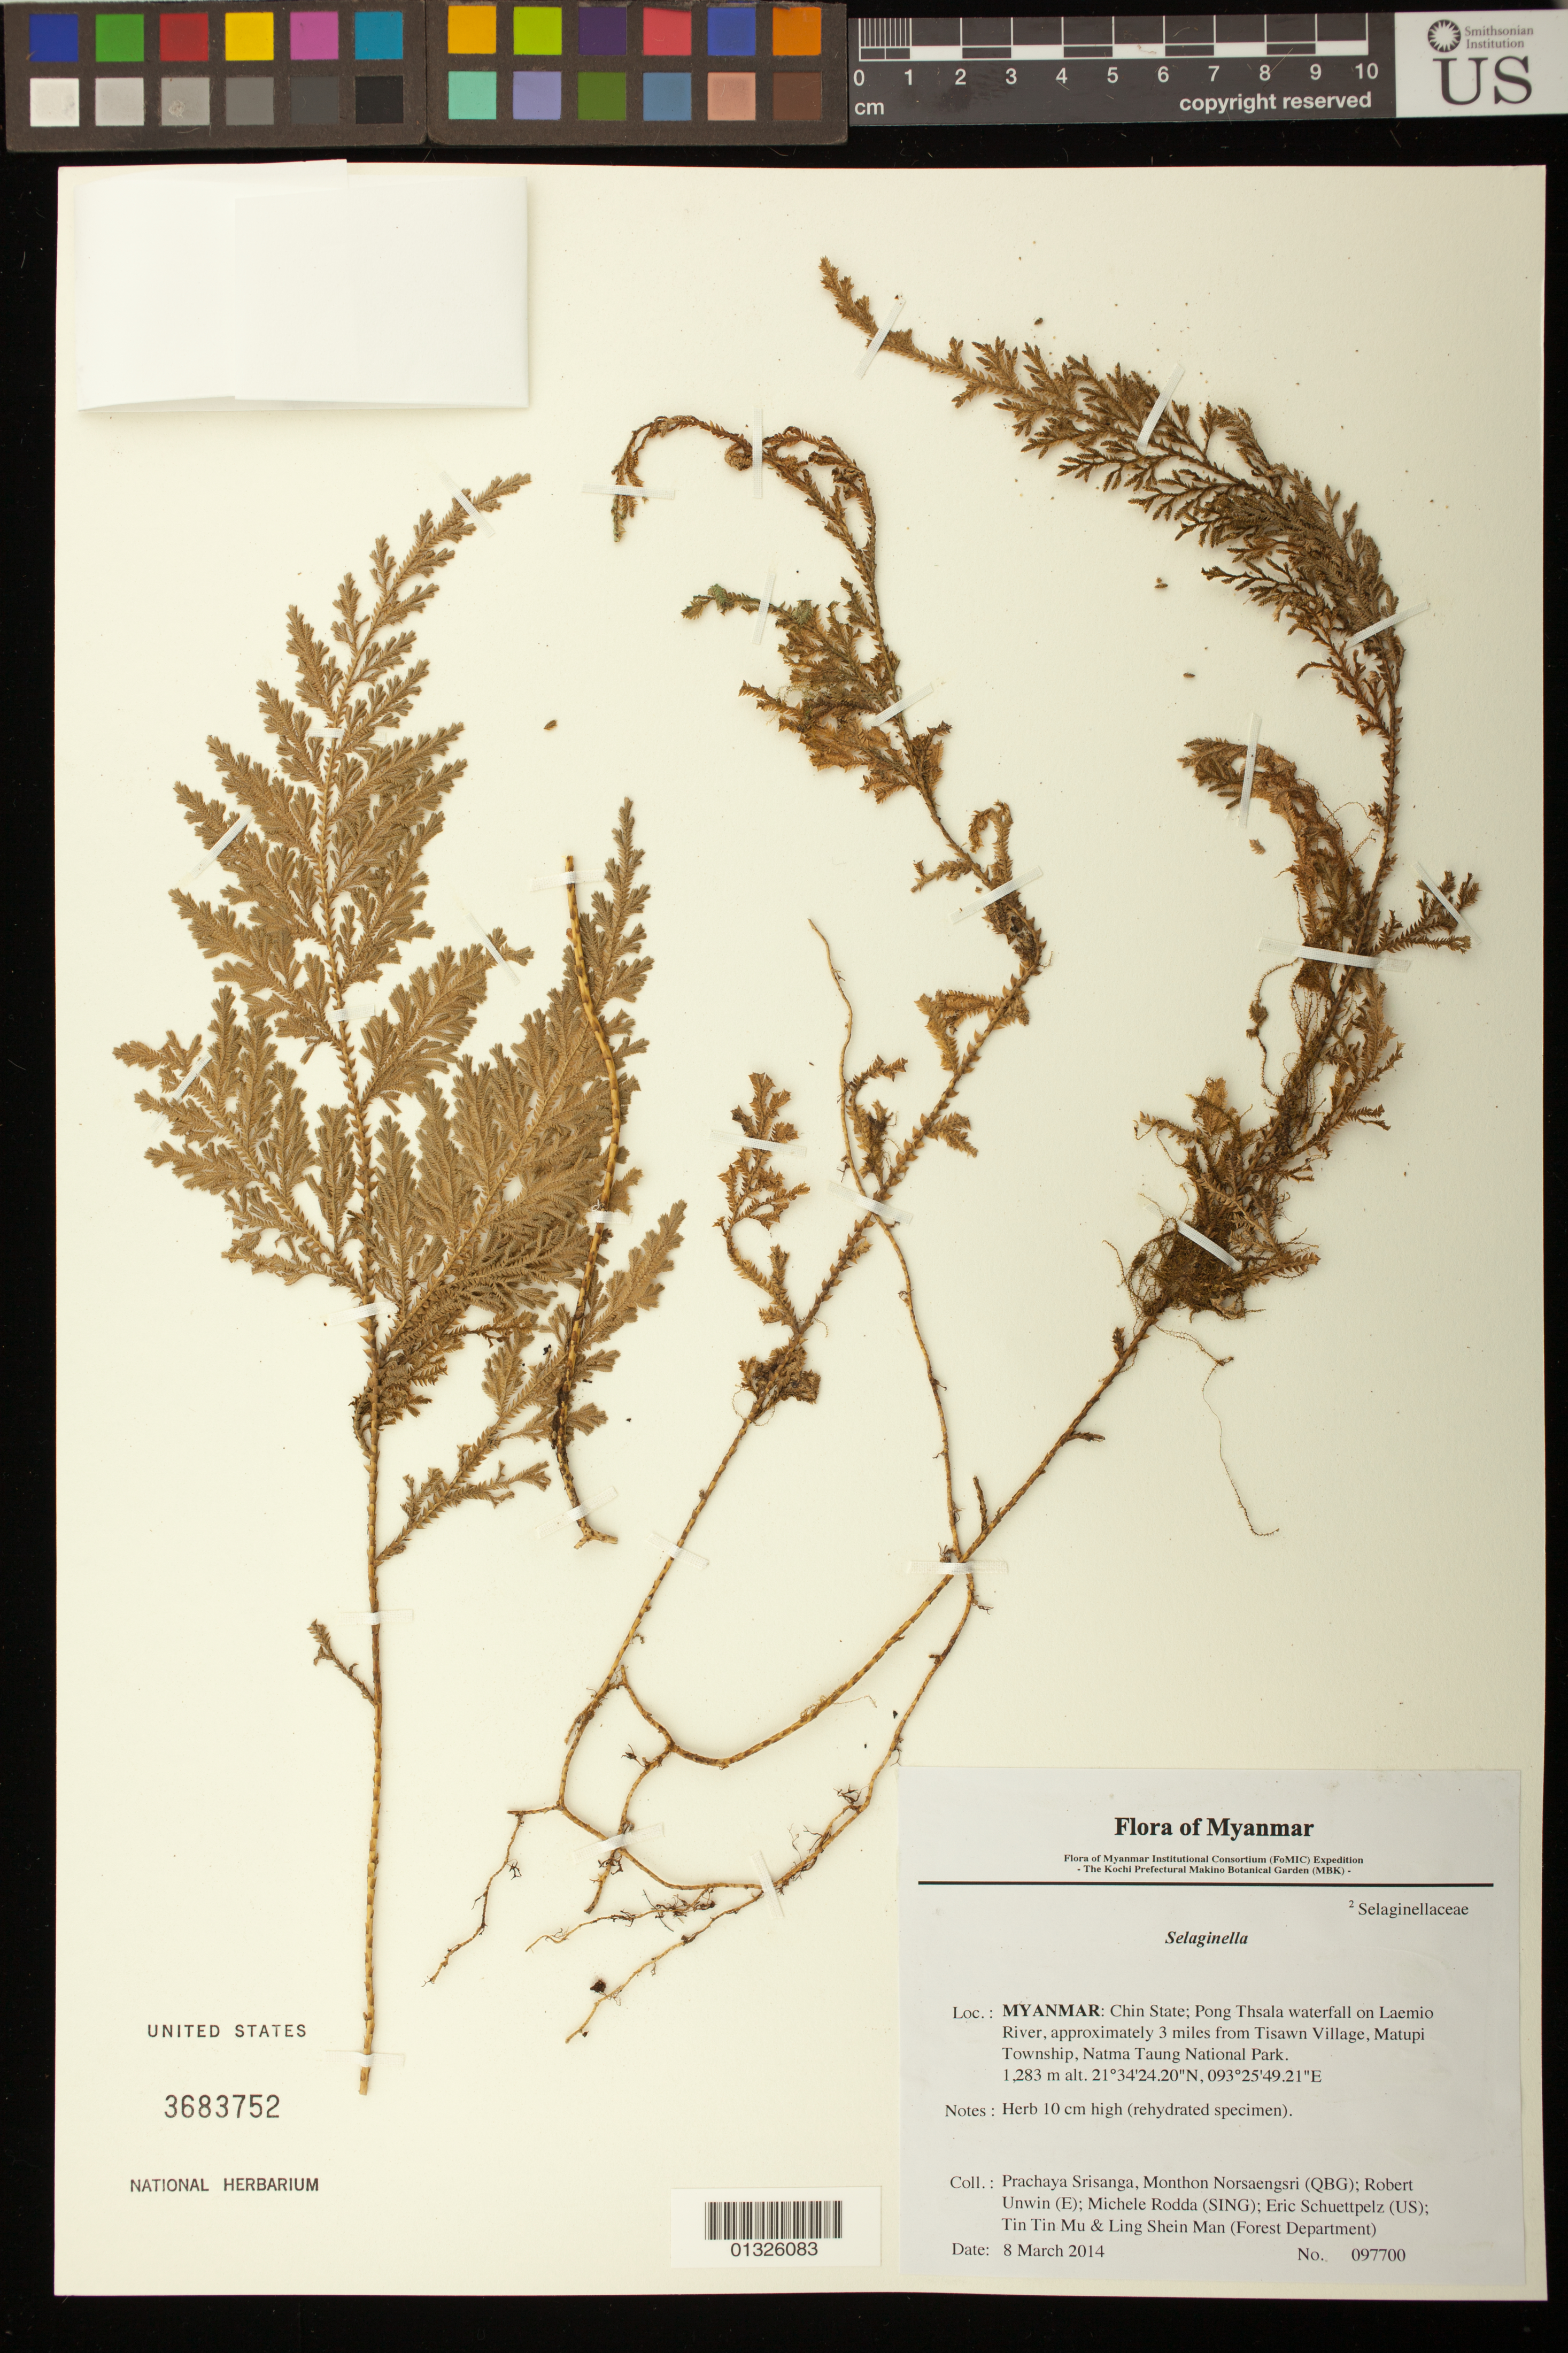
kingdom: Plantae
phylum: Tracheophyta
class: Lycopodiopsida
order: Selaginellales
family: Selaginellaceae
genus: Selaginella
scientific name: Selaginella sp.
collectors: P. Srisanga, M. Norsaengsri, R. Unwin, M. Rodda, E. Schuettpelz, Tin Tin Mu & Ling Shein Man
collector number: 97700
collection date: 2014-03-08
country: Myanmar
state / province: Chin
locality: Pong Thsala waterfall on Laemio River, approximately 3 miles from Tisawn Village, Matupi Township, Natma Taung National Park.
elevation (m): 1283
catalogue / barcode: US 3683752